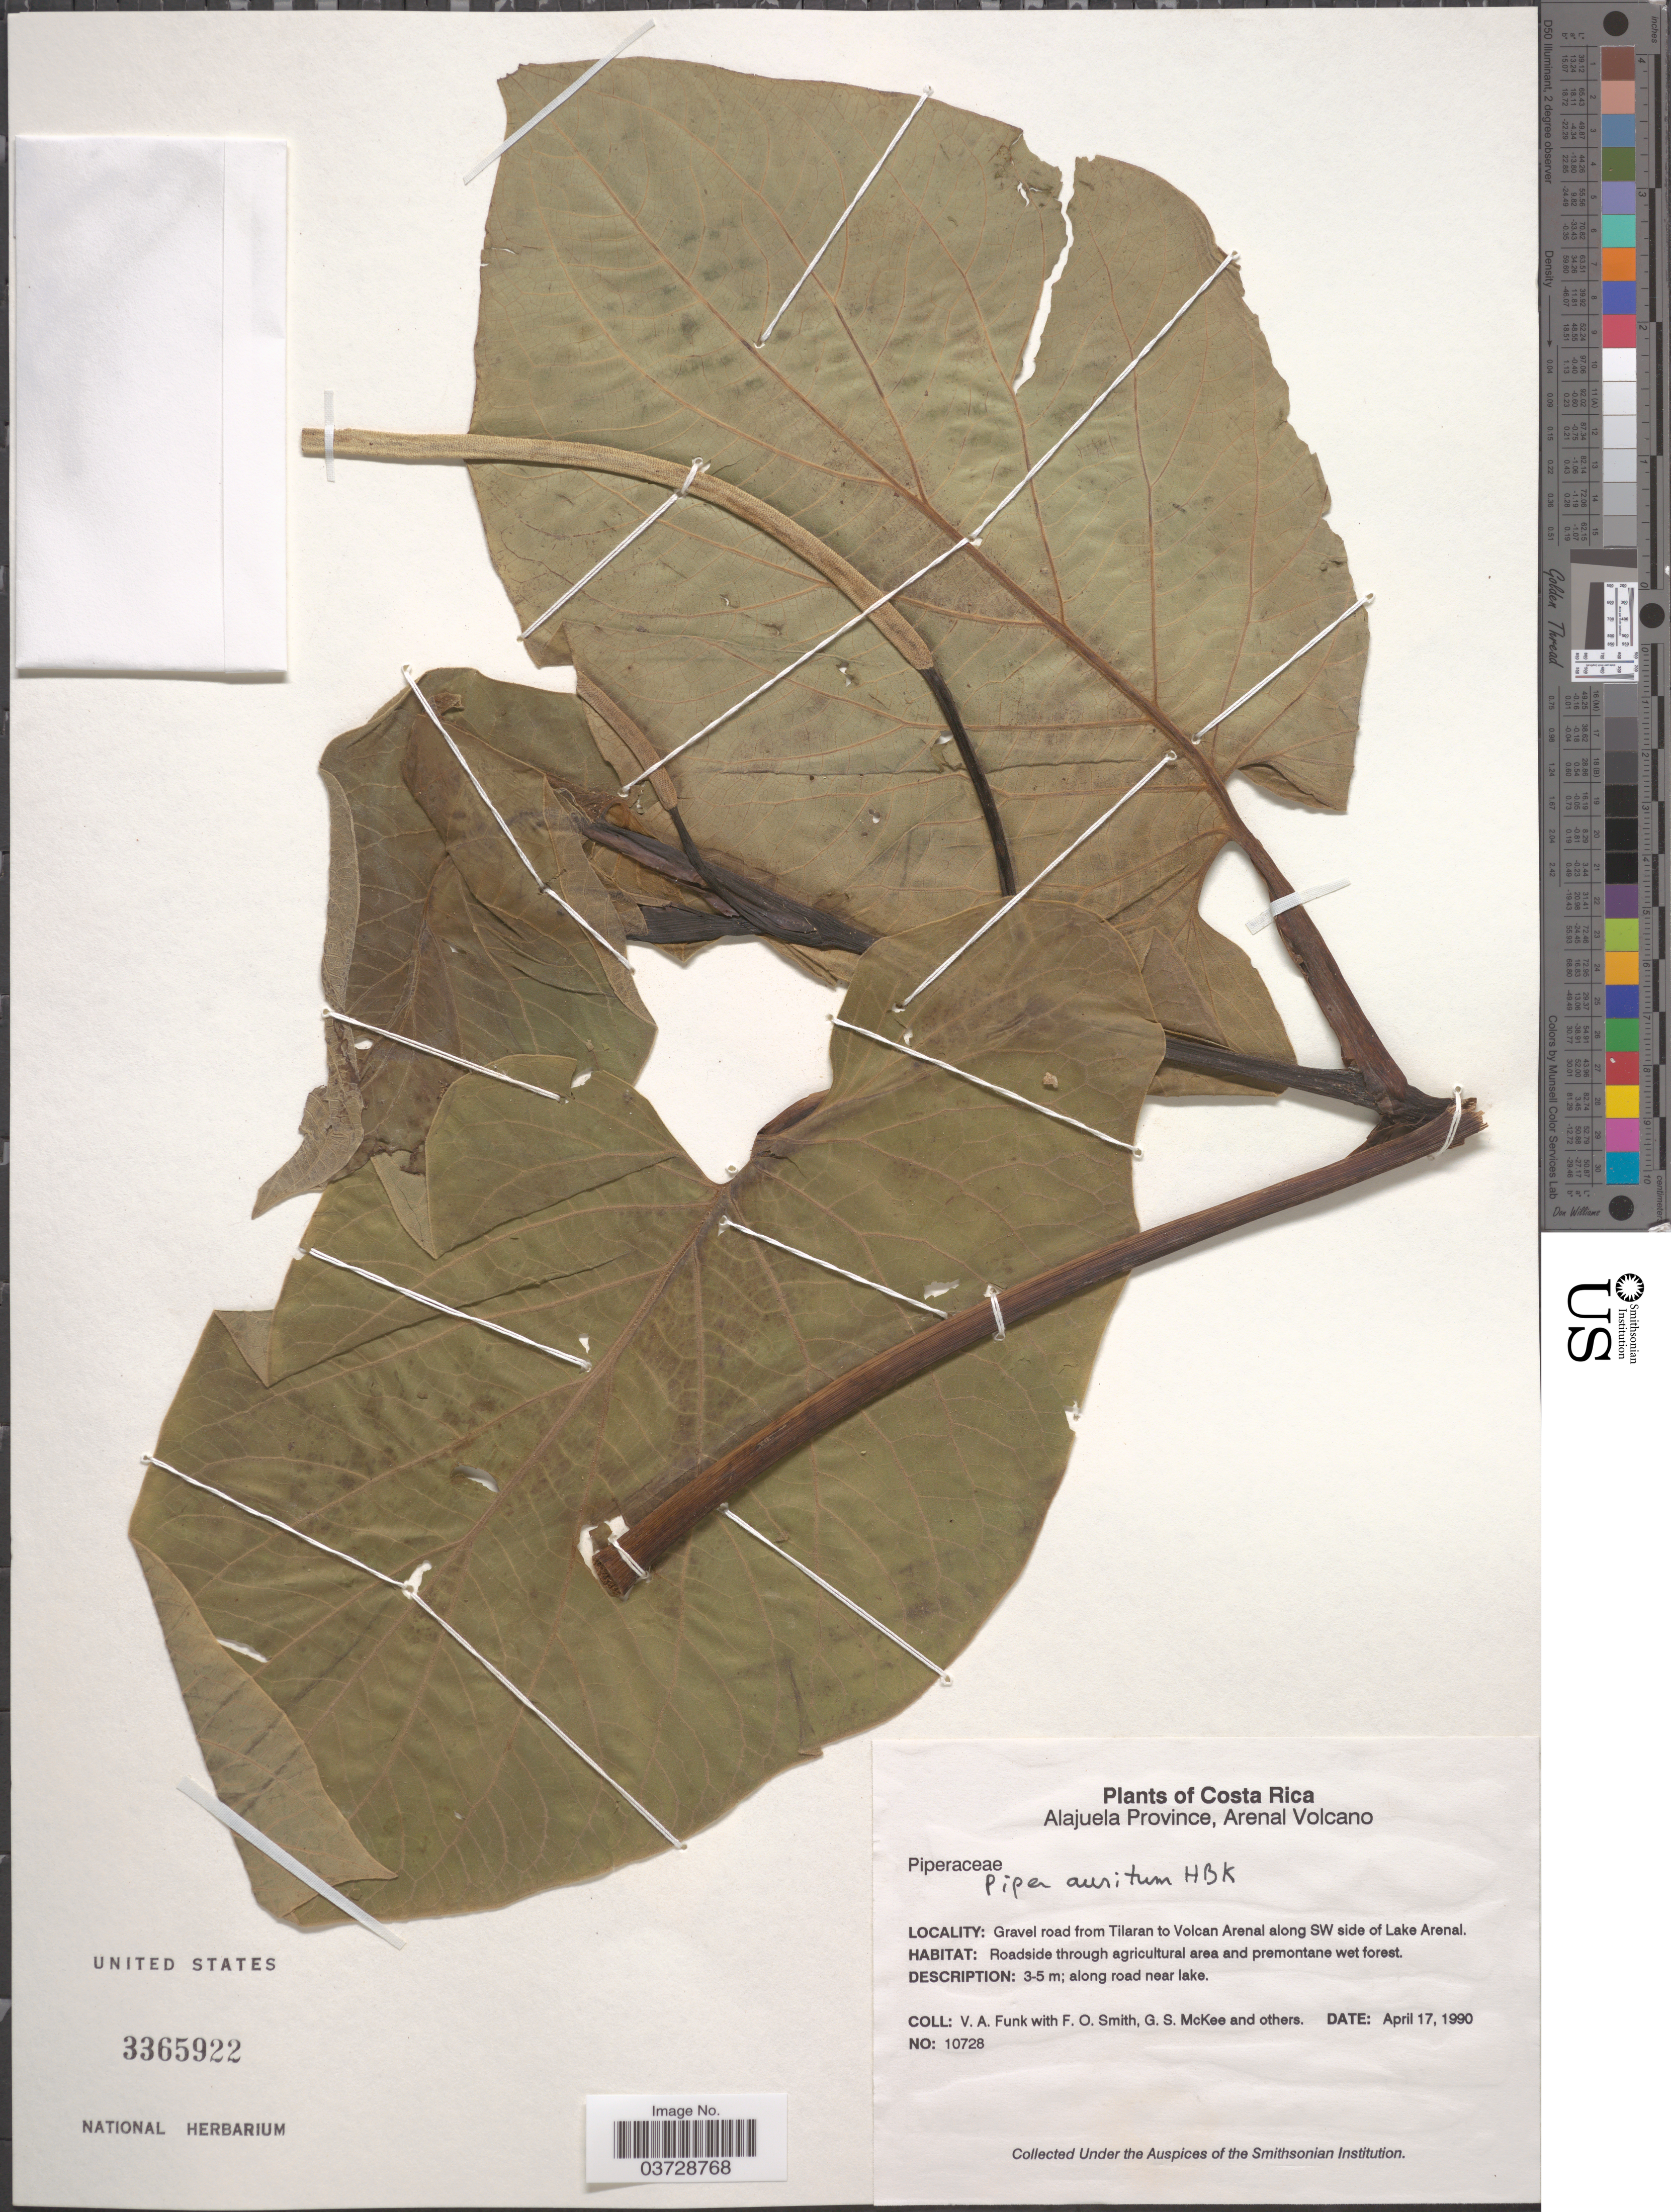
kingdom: Plantae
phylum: Tracheophyta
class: Magnoliopsida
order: Piperales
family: Piperaceae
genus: Piper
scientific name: Piper auritum var. amplifolium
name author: C. DC.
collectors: V. Funk, F. Smith, G. S. McKee & et al.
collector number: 10728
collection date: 1990-04-17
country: Costa Rica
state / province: Alajuela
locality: Arenal Volcano. Gravel road from Tilaran to Volcan Arenal along SW side of Lake Arenal.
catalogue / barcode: US 3365922